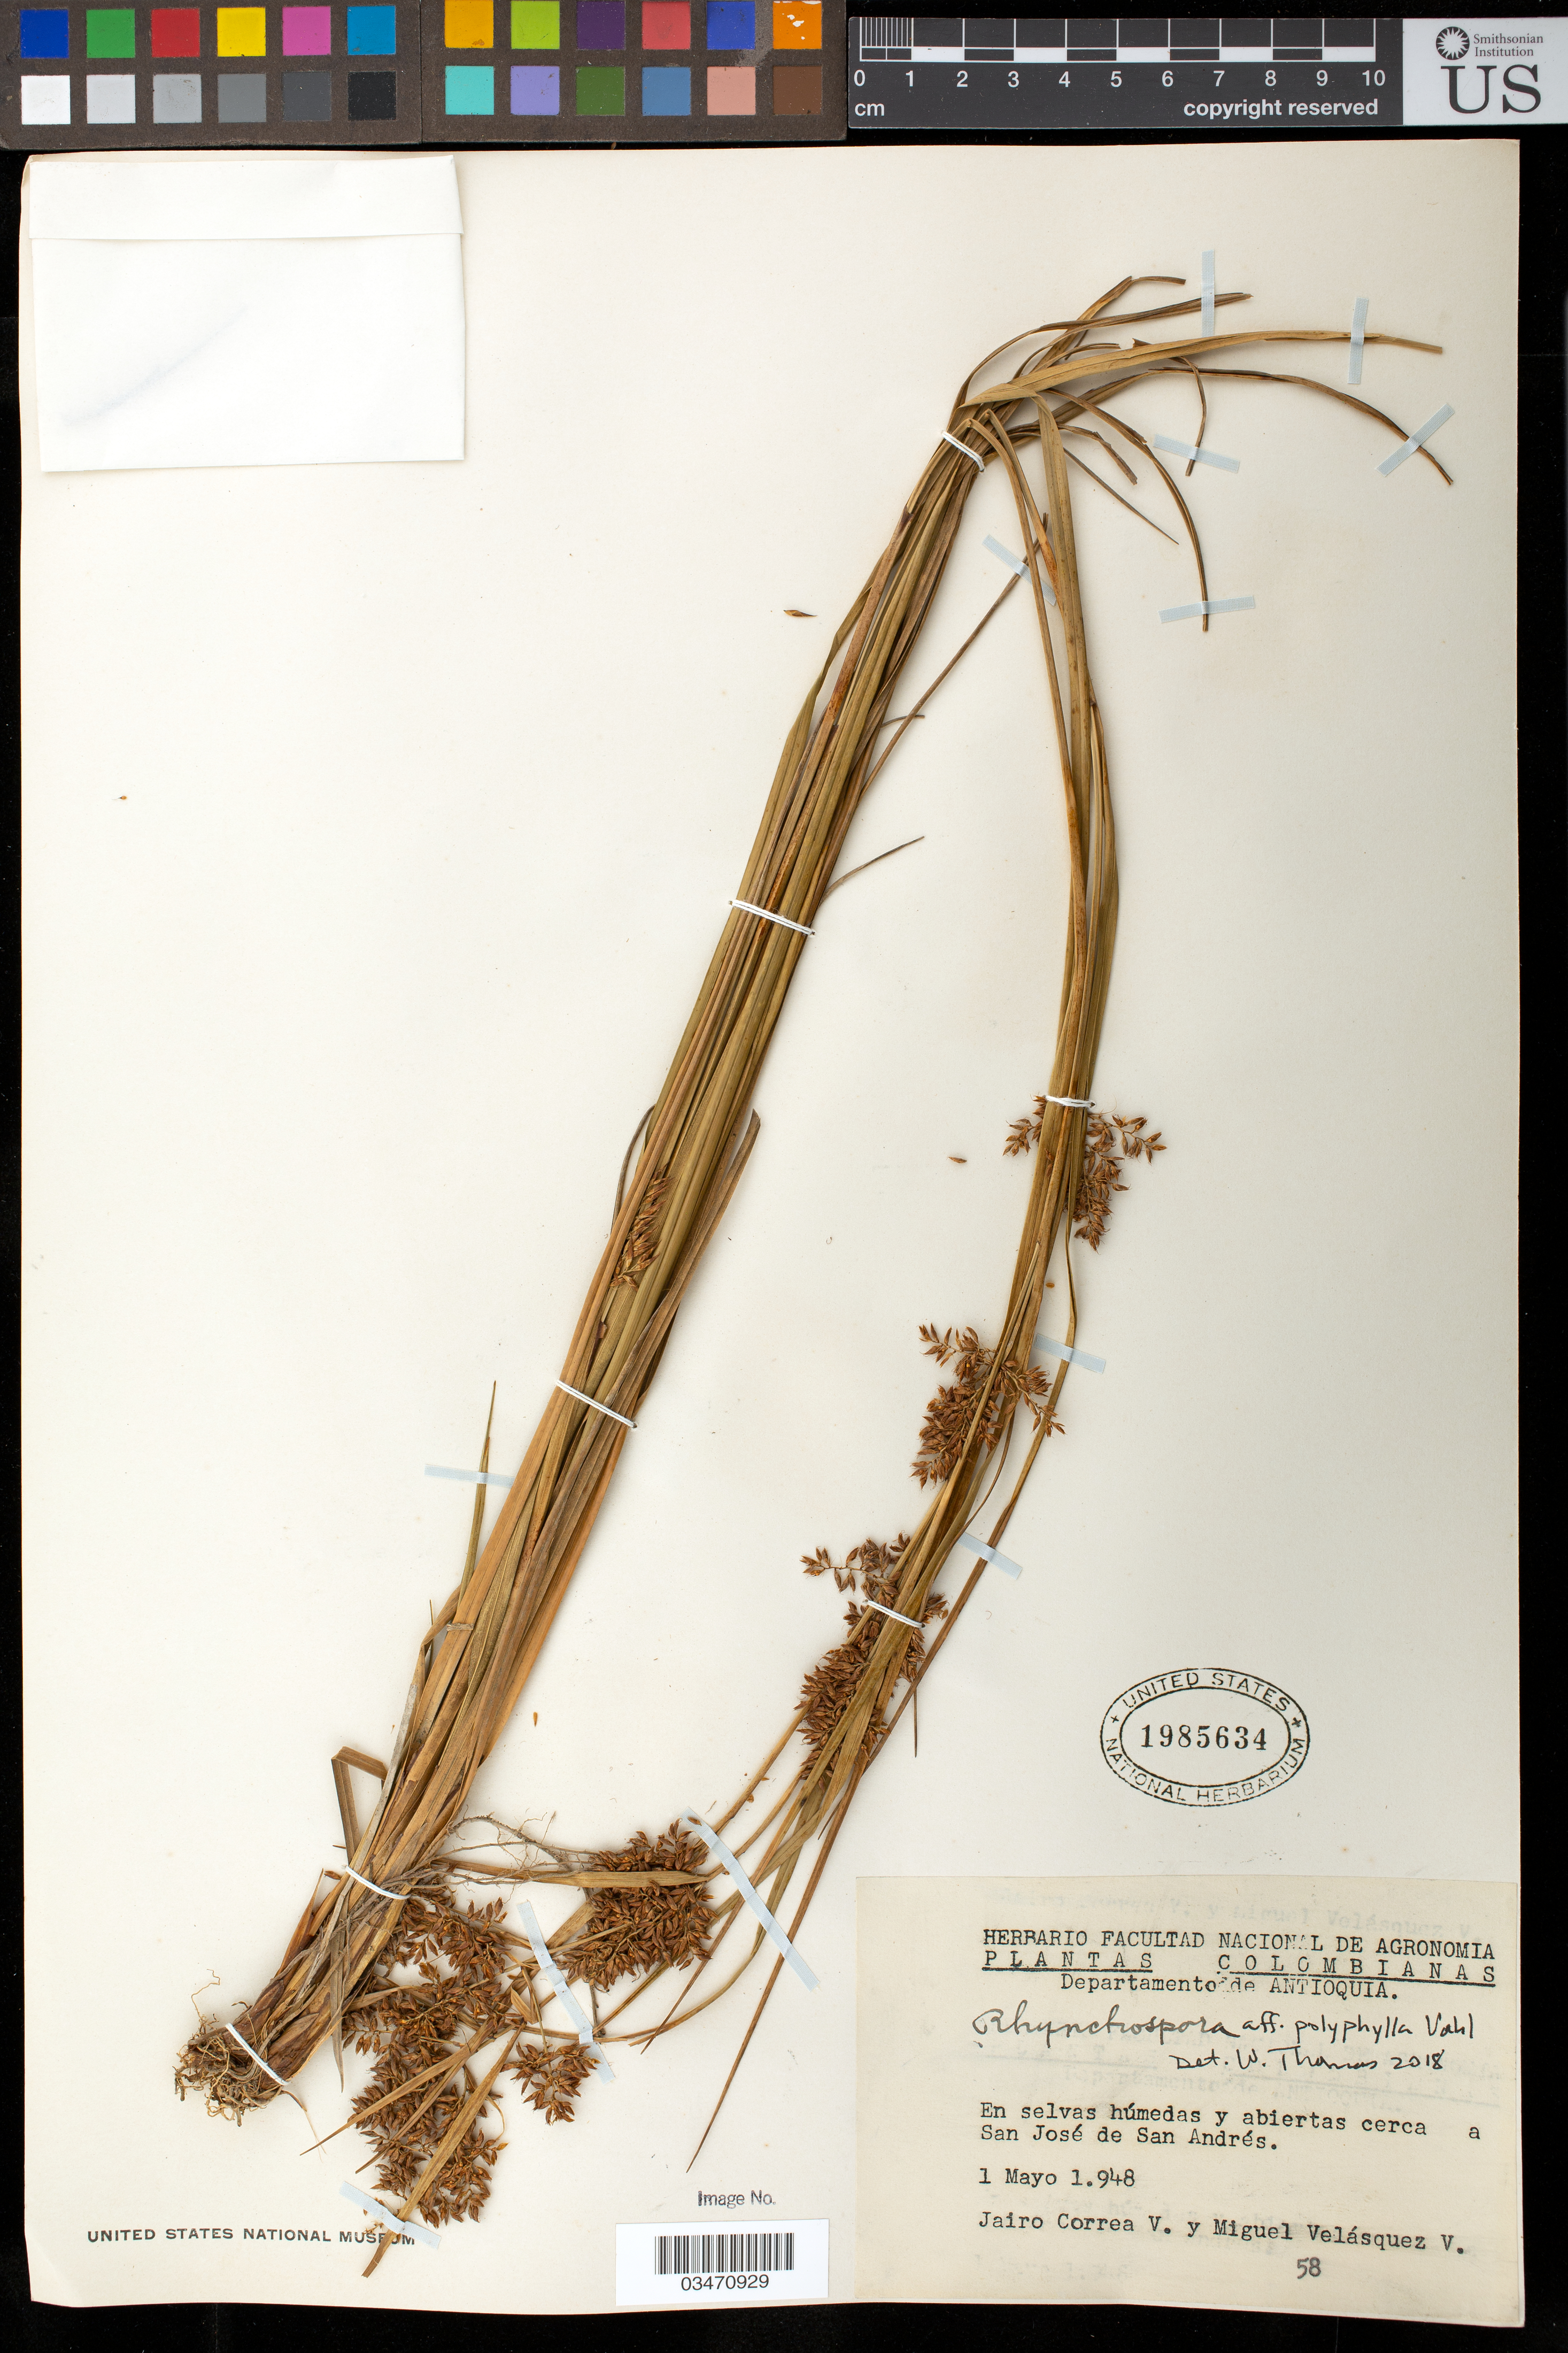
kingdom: Plantae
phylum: Tracheophyta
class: Liliopsida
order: Poales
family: Cyperaceae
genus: Rhynchospora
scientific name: Rhynchospora polyphylla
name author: (Vahl) Vahl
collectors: J. Correa & M. Velasquez V.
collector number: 58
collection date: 1948-05-01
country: Colombia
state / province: Antioquia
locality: En selvas humedas y abiertas, cerca a San Jose de San Andres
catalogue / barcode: US 1985634